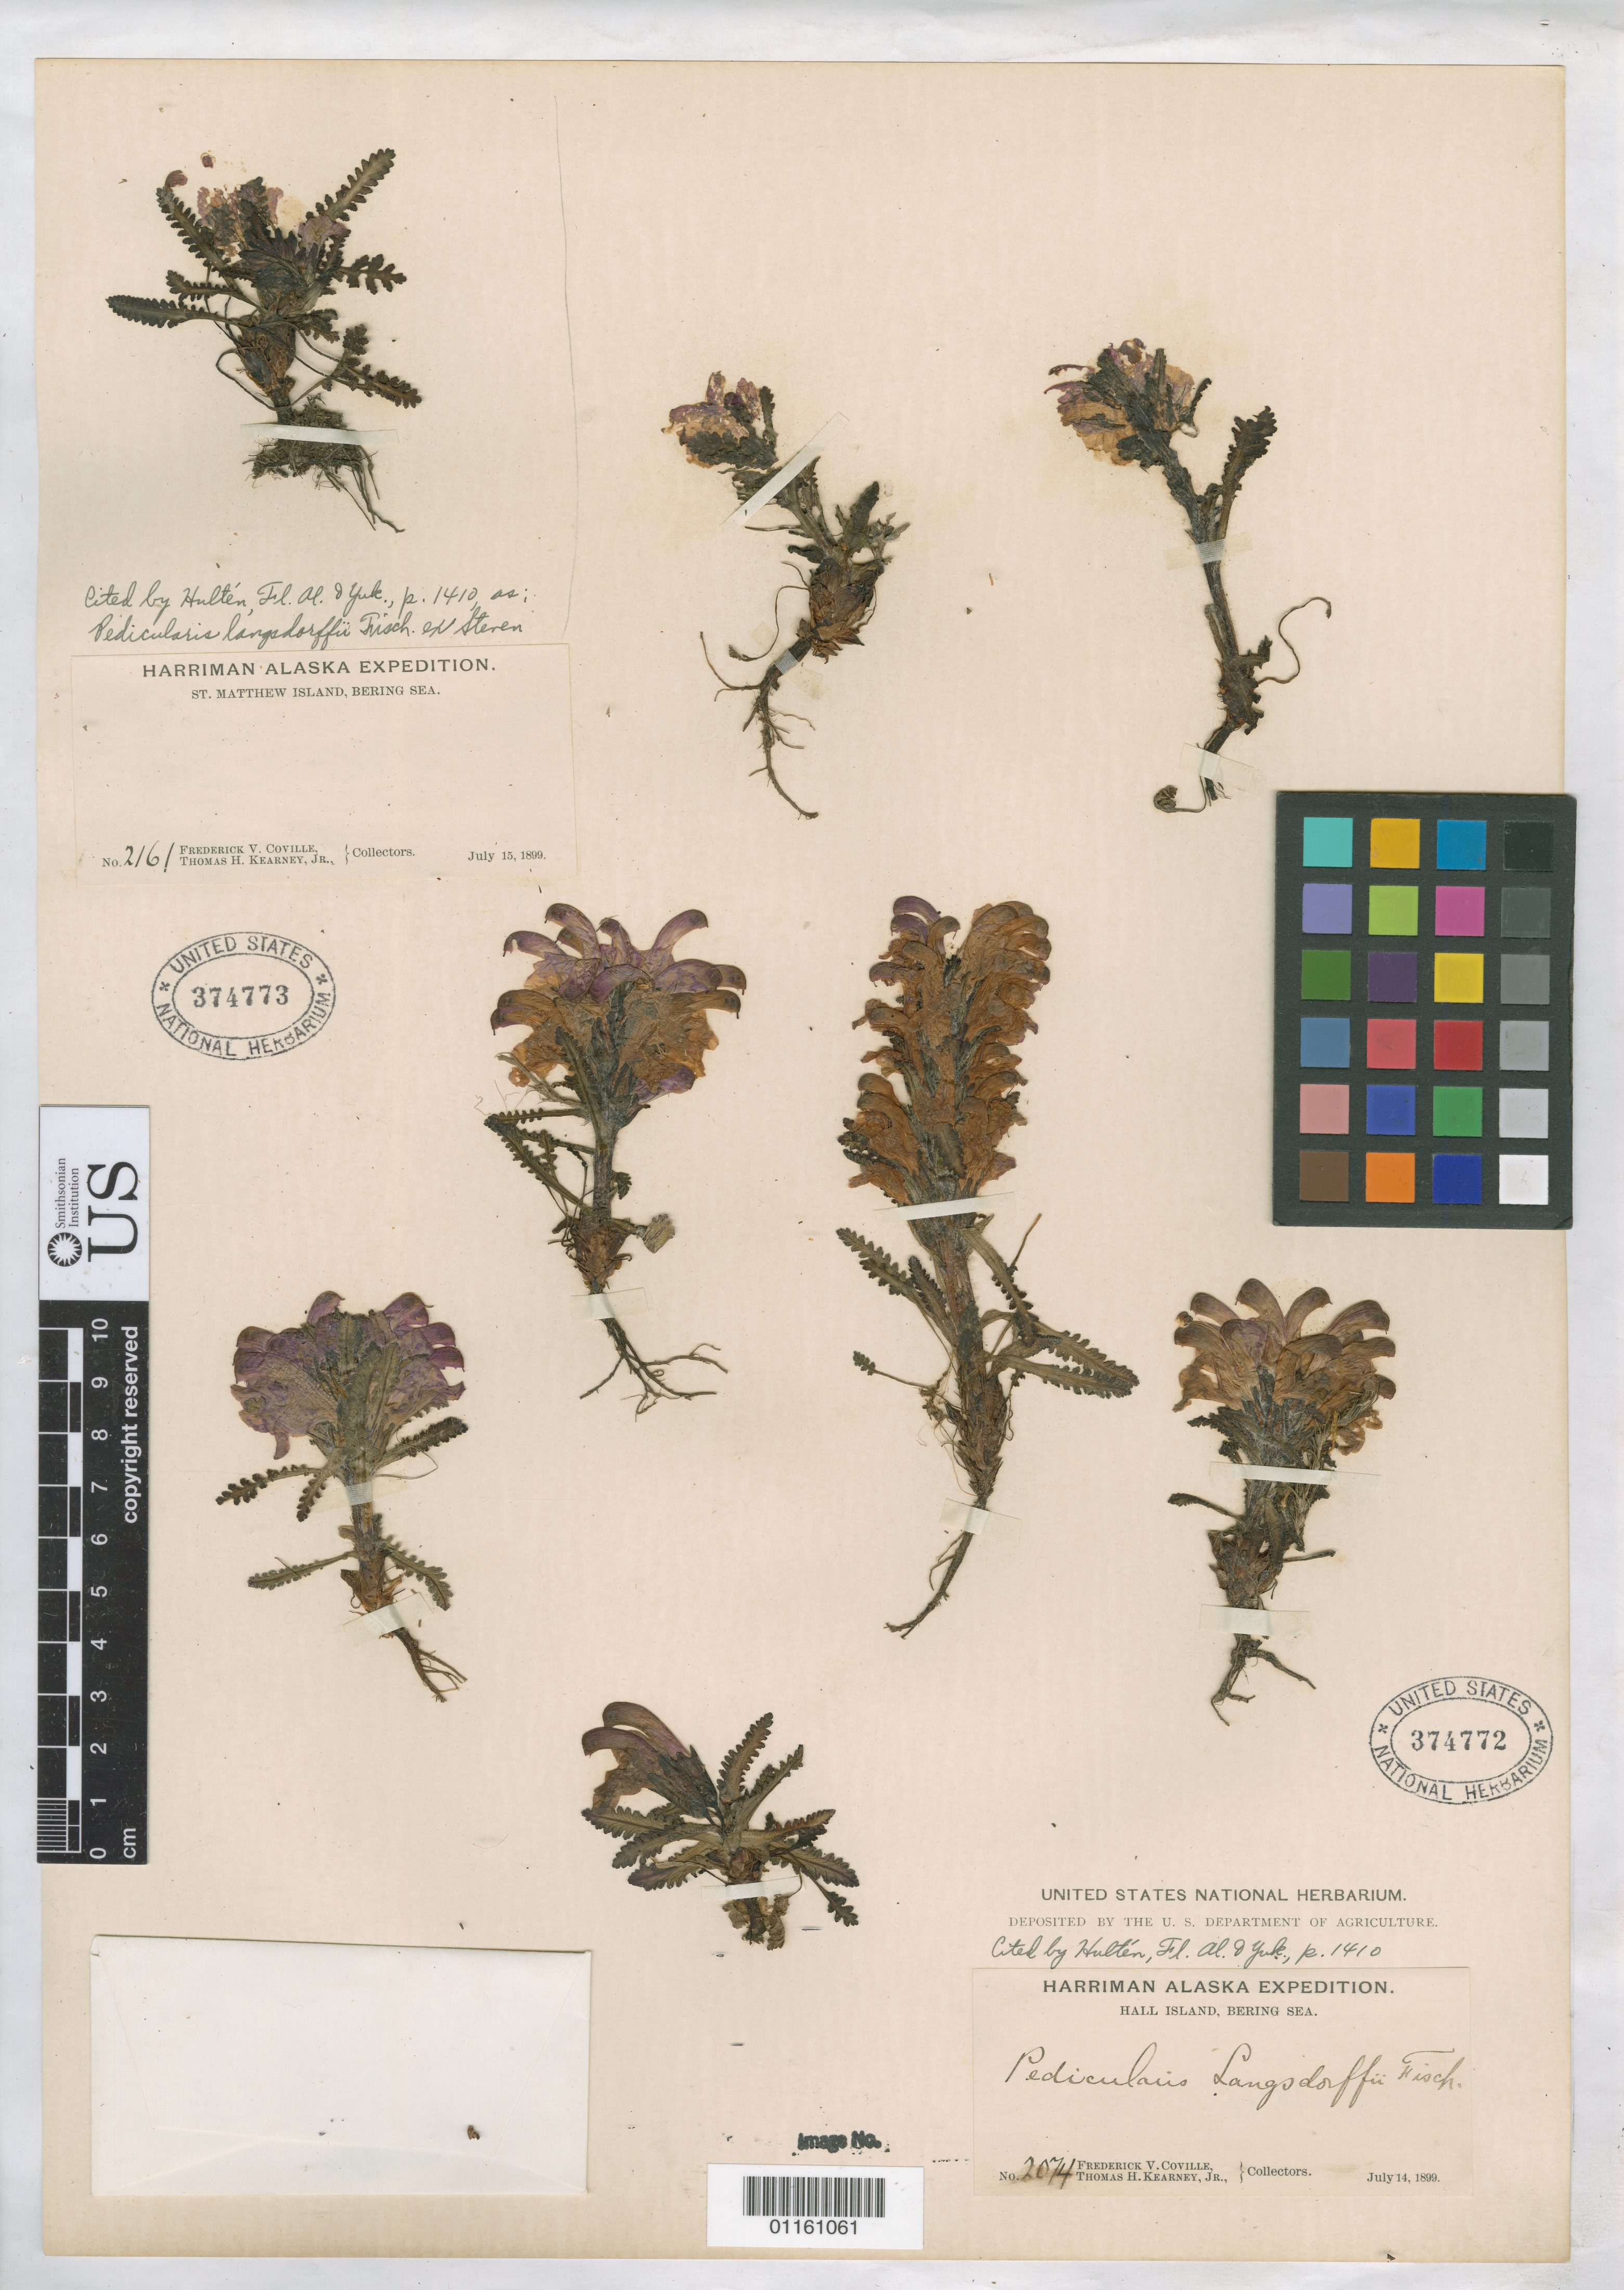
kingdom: Plantae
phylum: Tracheophyta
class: Magnoliopsida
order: Lamiales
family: Orobanchaceae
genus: Pedicularis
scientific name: Pedicularis langsdorffii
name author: Fisch. ex Steven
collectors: F. V. Coville & T. H. Kearney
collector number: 2161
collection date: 1899-07-15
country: United States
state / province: Alaska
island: St. Matthew Island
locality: St. Matthew Island, Bering Sea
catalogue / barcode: US 374733